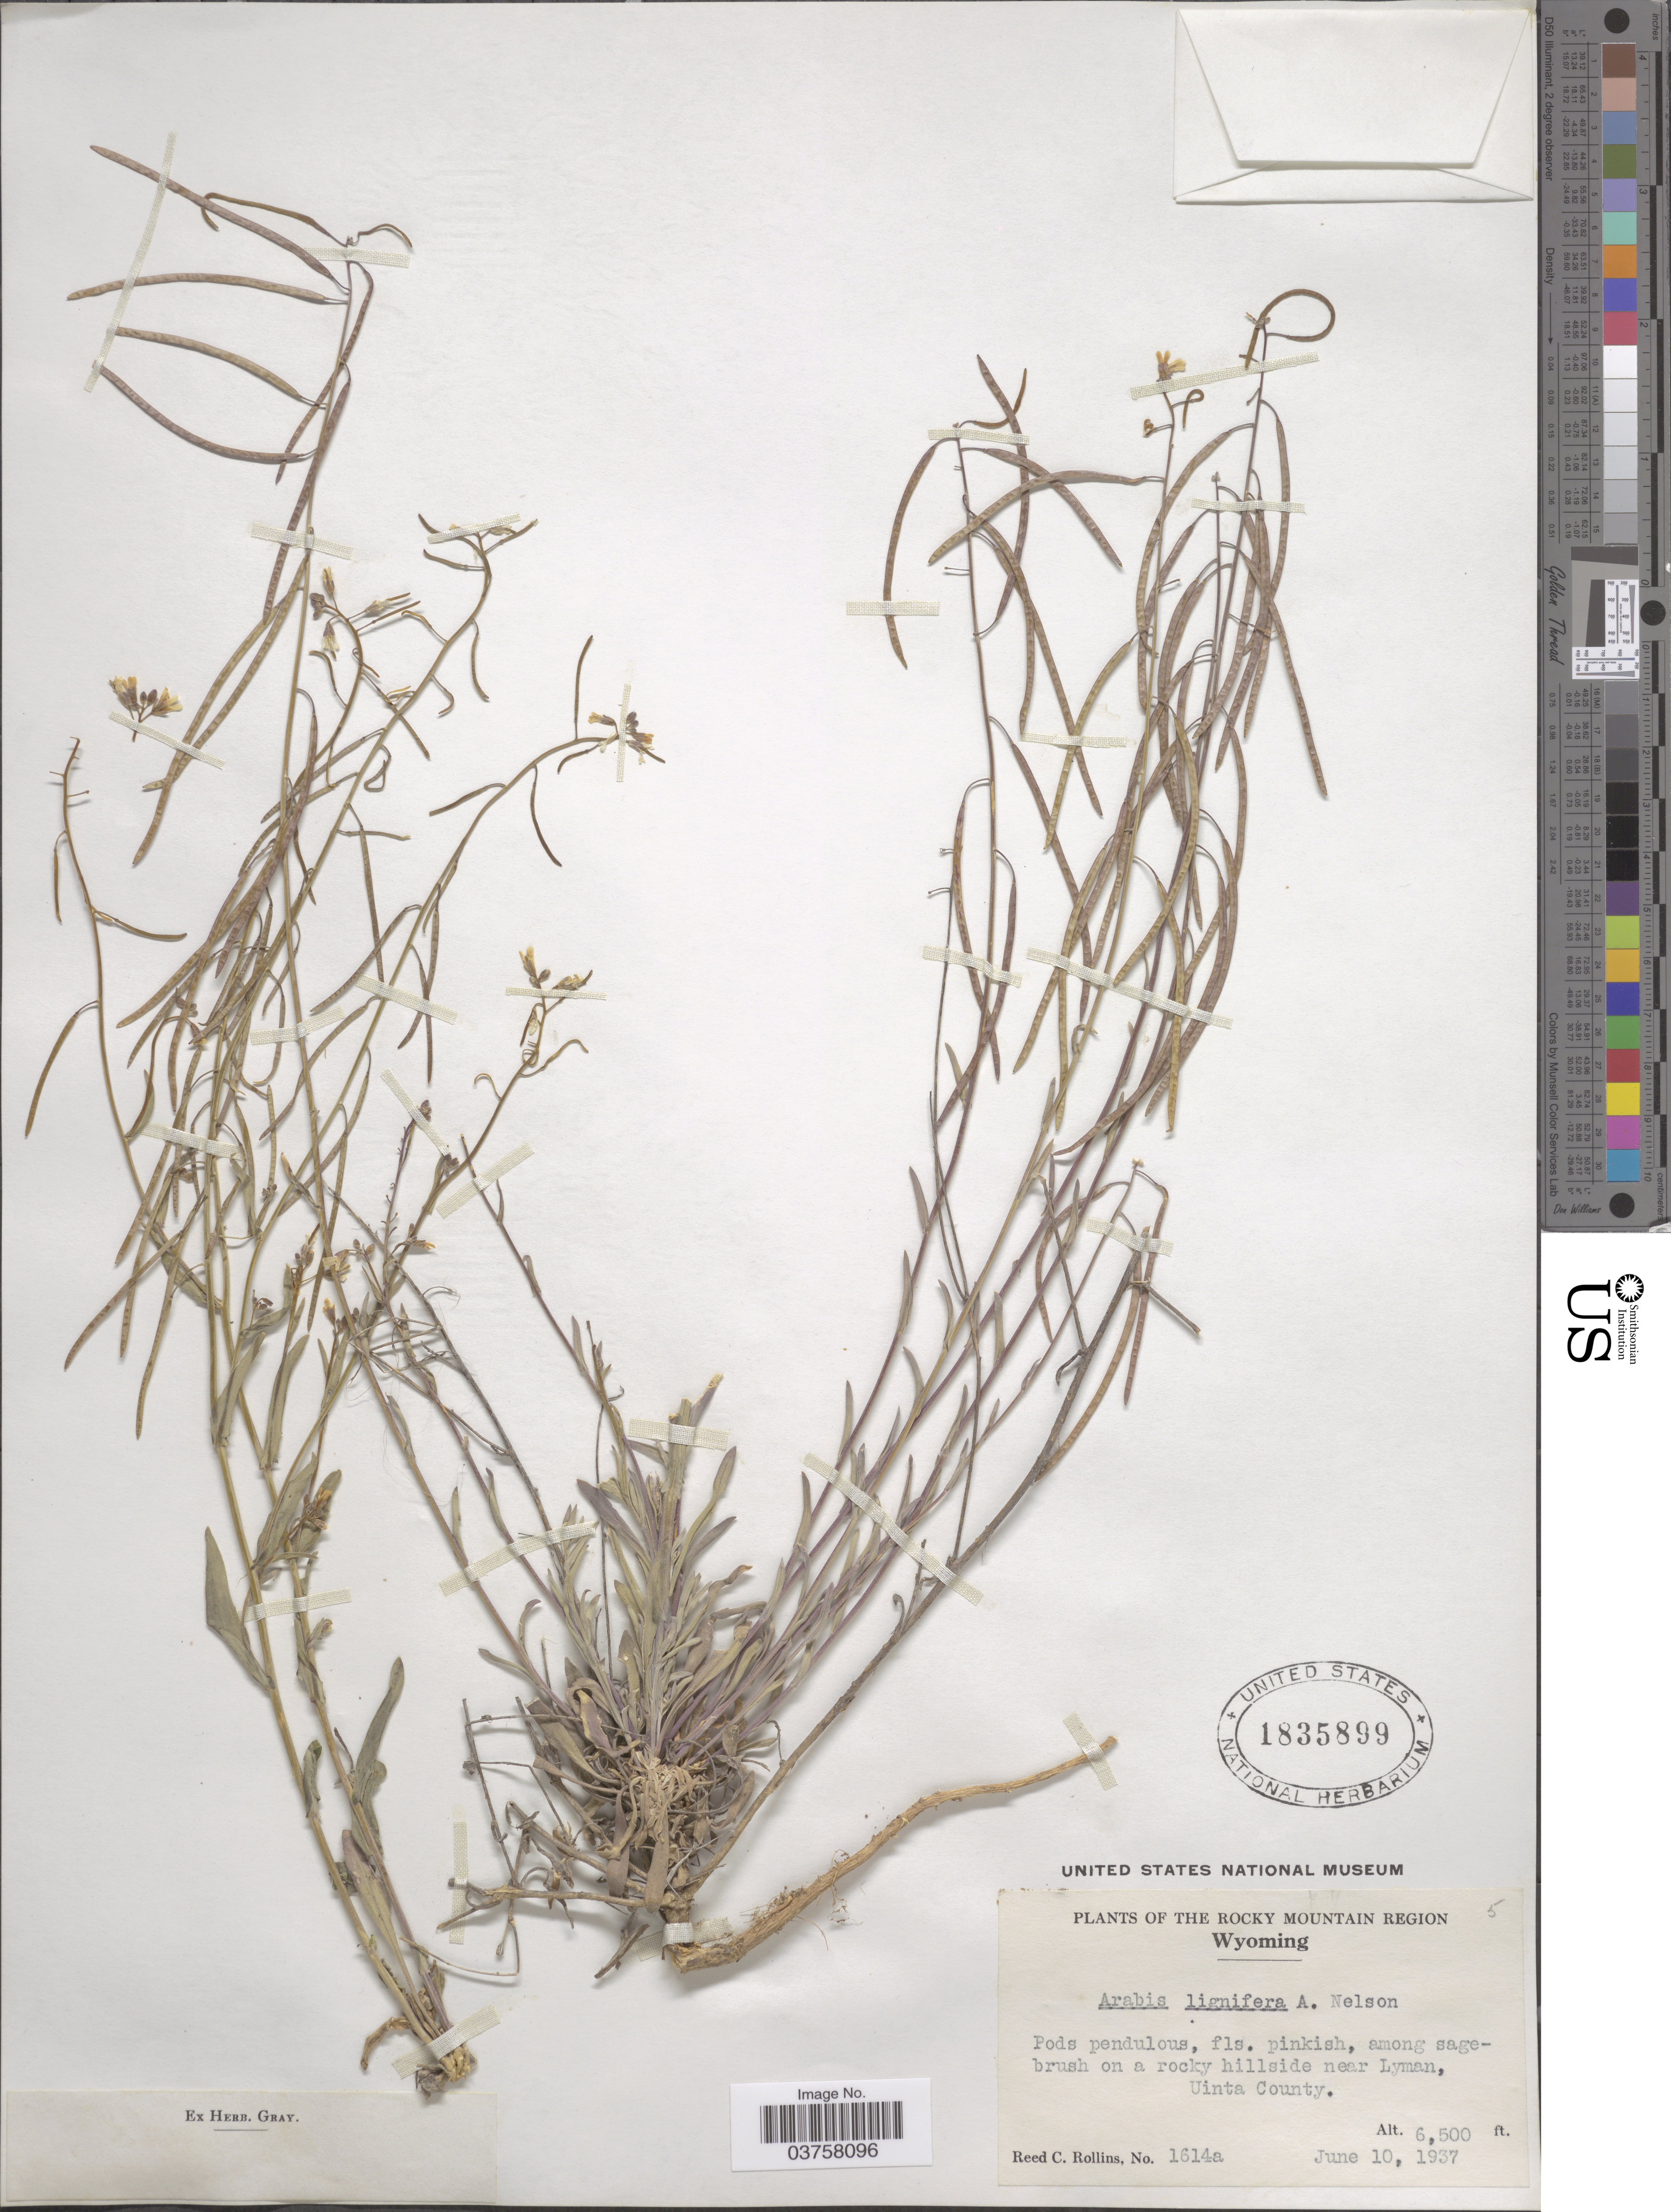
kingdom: Plantae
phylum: Tracheophyta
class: Magnoliopsida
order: Brassicales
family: Brassicaceae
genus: Arabis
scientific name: Arabis lignifera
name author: A. Nelson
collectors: R. C. Rollins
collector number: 1614a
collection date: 1937-06-10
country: United States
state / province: Wyoming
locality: The Rocky Mountain Region. on a rocky hillside near Lyman, Uinta County.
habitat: among sagebrush on a rocky hillside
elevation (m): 1981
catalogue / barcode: US 1835899